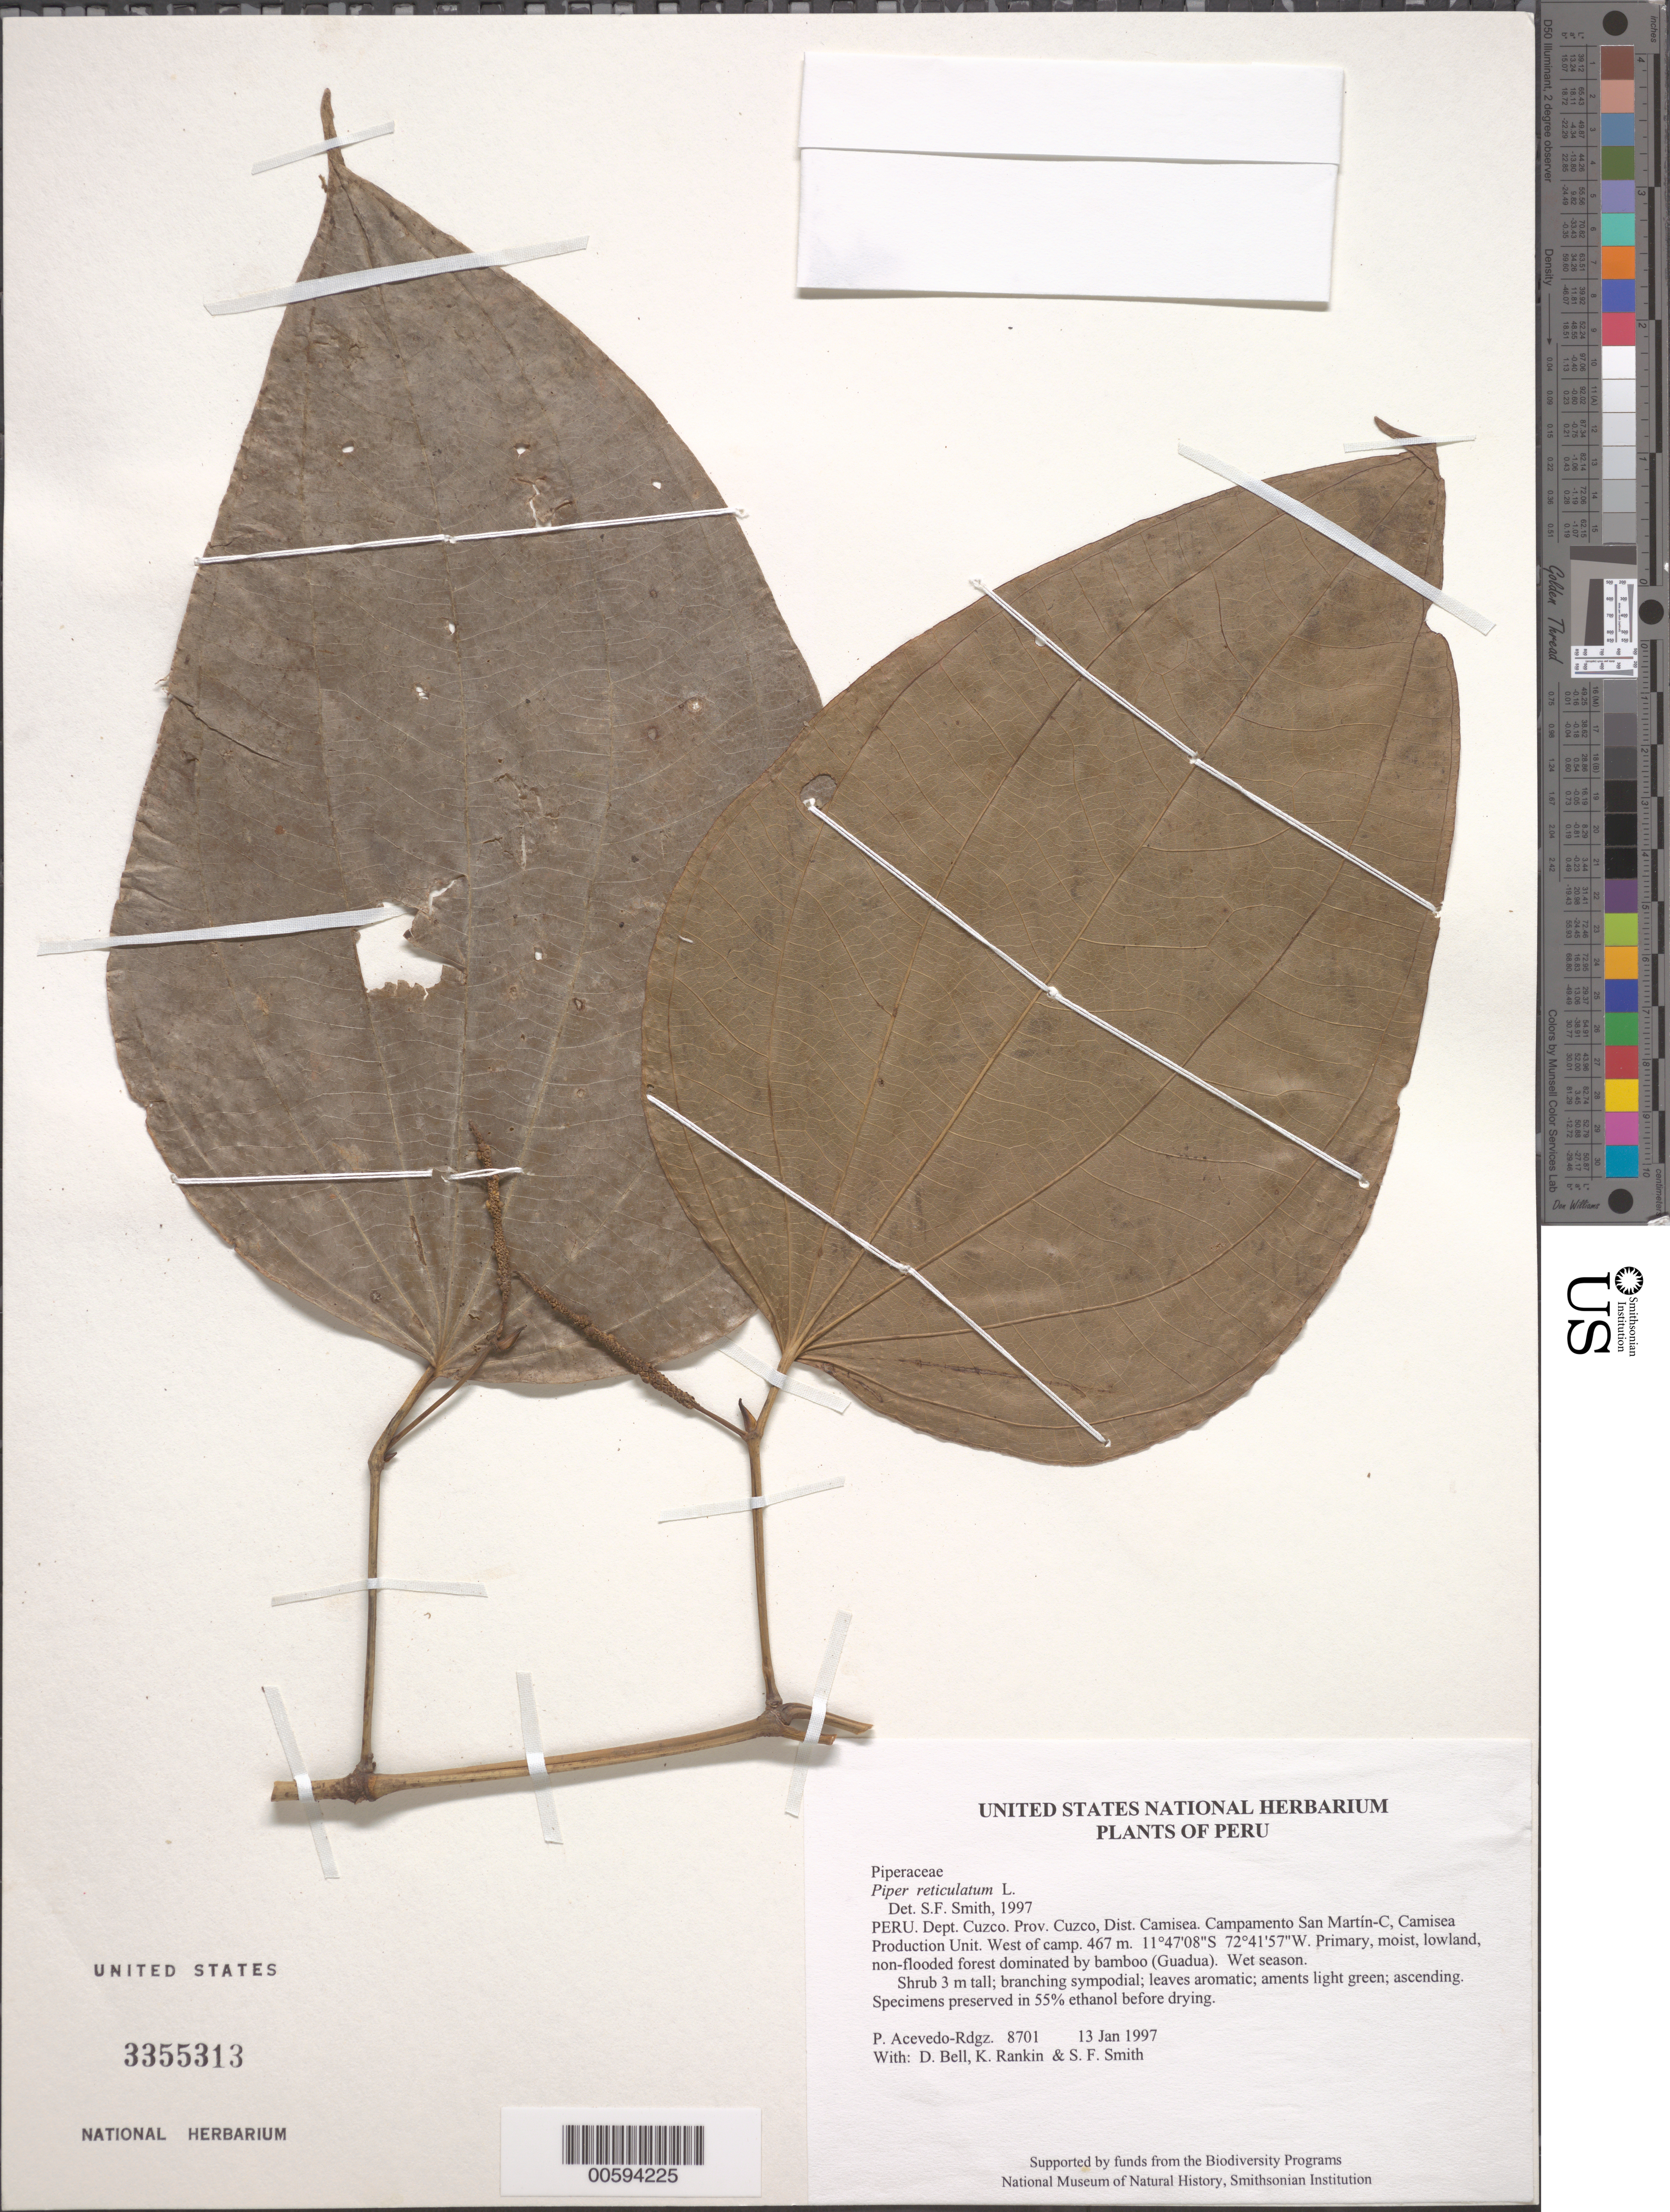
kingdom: Plantae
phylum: Tracheophyta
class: Magnoliopsida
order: Piperales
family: Piperaceae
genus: Piper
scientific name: Piper reticulatum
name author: L.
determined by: Smith, Stephen F., (US), NMNH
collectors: P. Acevedo-Rodr., D. A. Bell, K. B. Rankin & S.F. Smith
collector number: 8701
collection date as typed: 13 Jan 1997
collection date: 1997-01-13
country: Peru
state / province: Cusco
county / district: Cusco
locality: Districto Camisea, Campamento San Martín-C, Camisea Production Unit. West of camp.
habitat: Primary, moist, lowland, non-flooded forest dominated by bamboo (Guadua). Wet season.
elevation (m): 467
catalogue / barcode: US 3355313